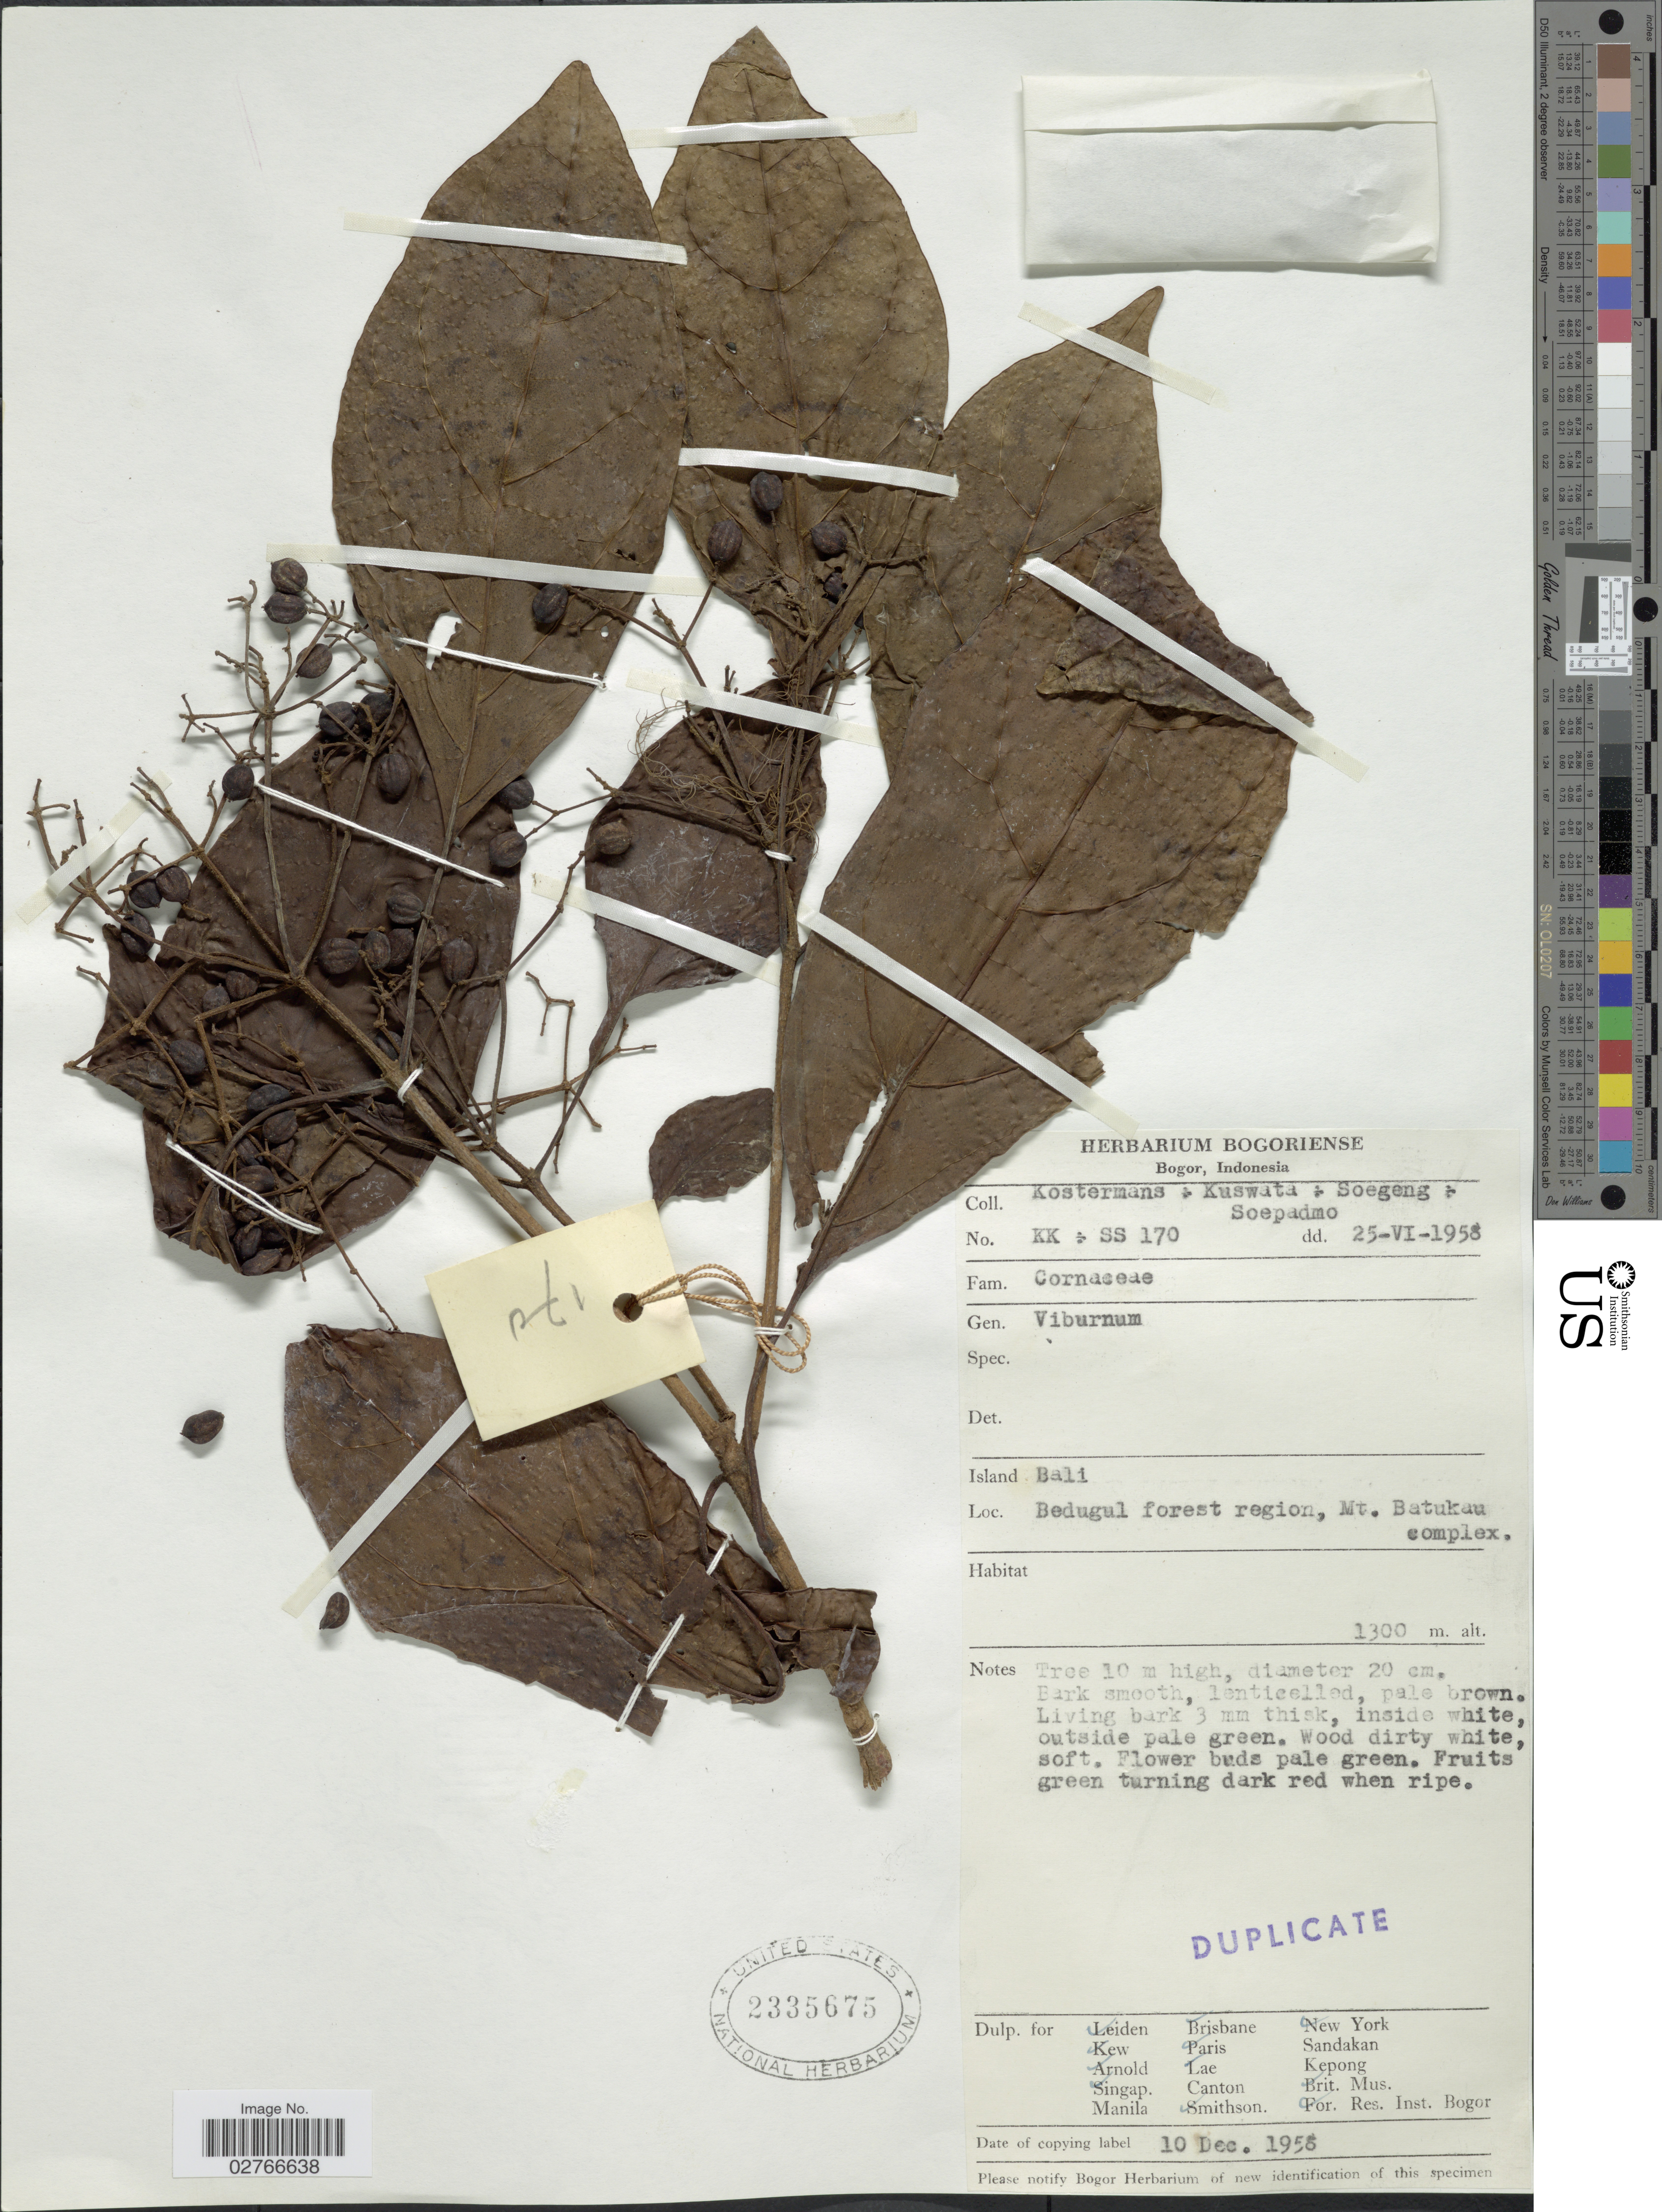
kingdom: Plantae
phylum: Tracheophyta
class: Magnoliopsida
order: Dipsacales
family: Viburnaceae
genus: Viburnum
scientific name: Viburnum sp.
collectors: Kostermans, -. Kuswata, -. Soegeng & -. Soepadmo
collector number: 170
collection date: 1958-06-25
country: Indonesia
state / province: Nusa Tenggara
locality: Island Bali. Bedugul forest region, Mt. Batuku complex.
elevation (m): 1300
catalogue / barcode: US 2335675